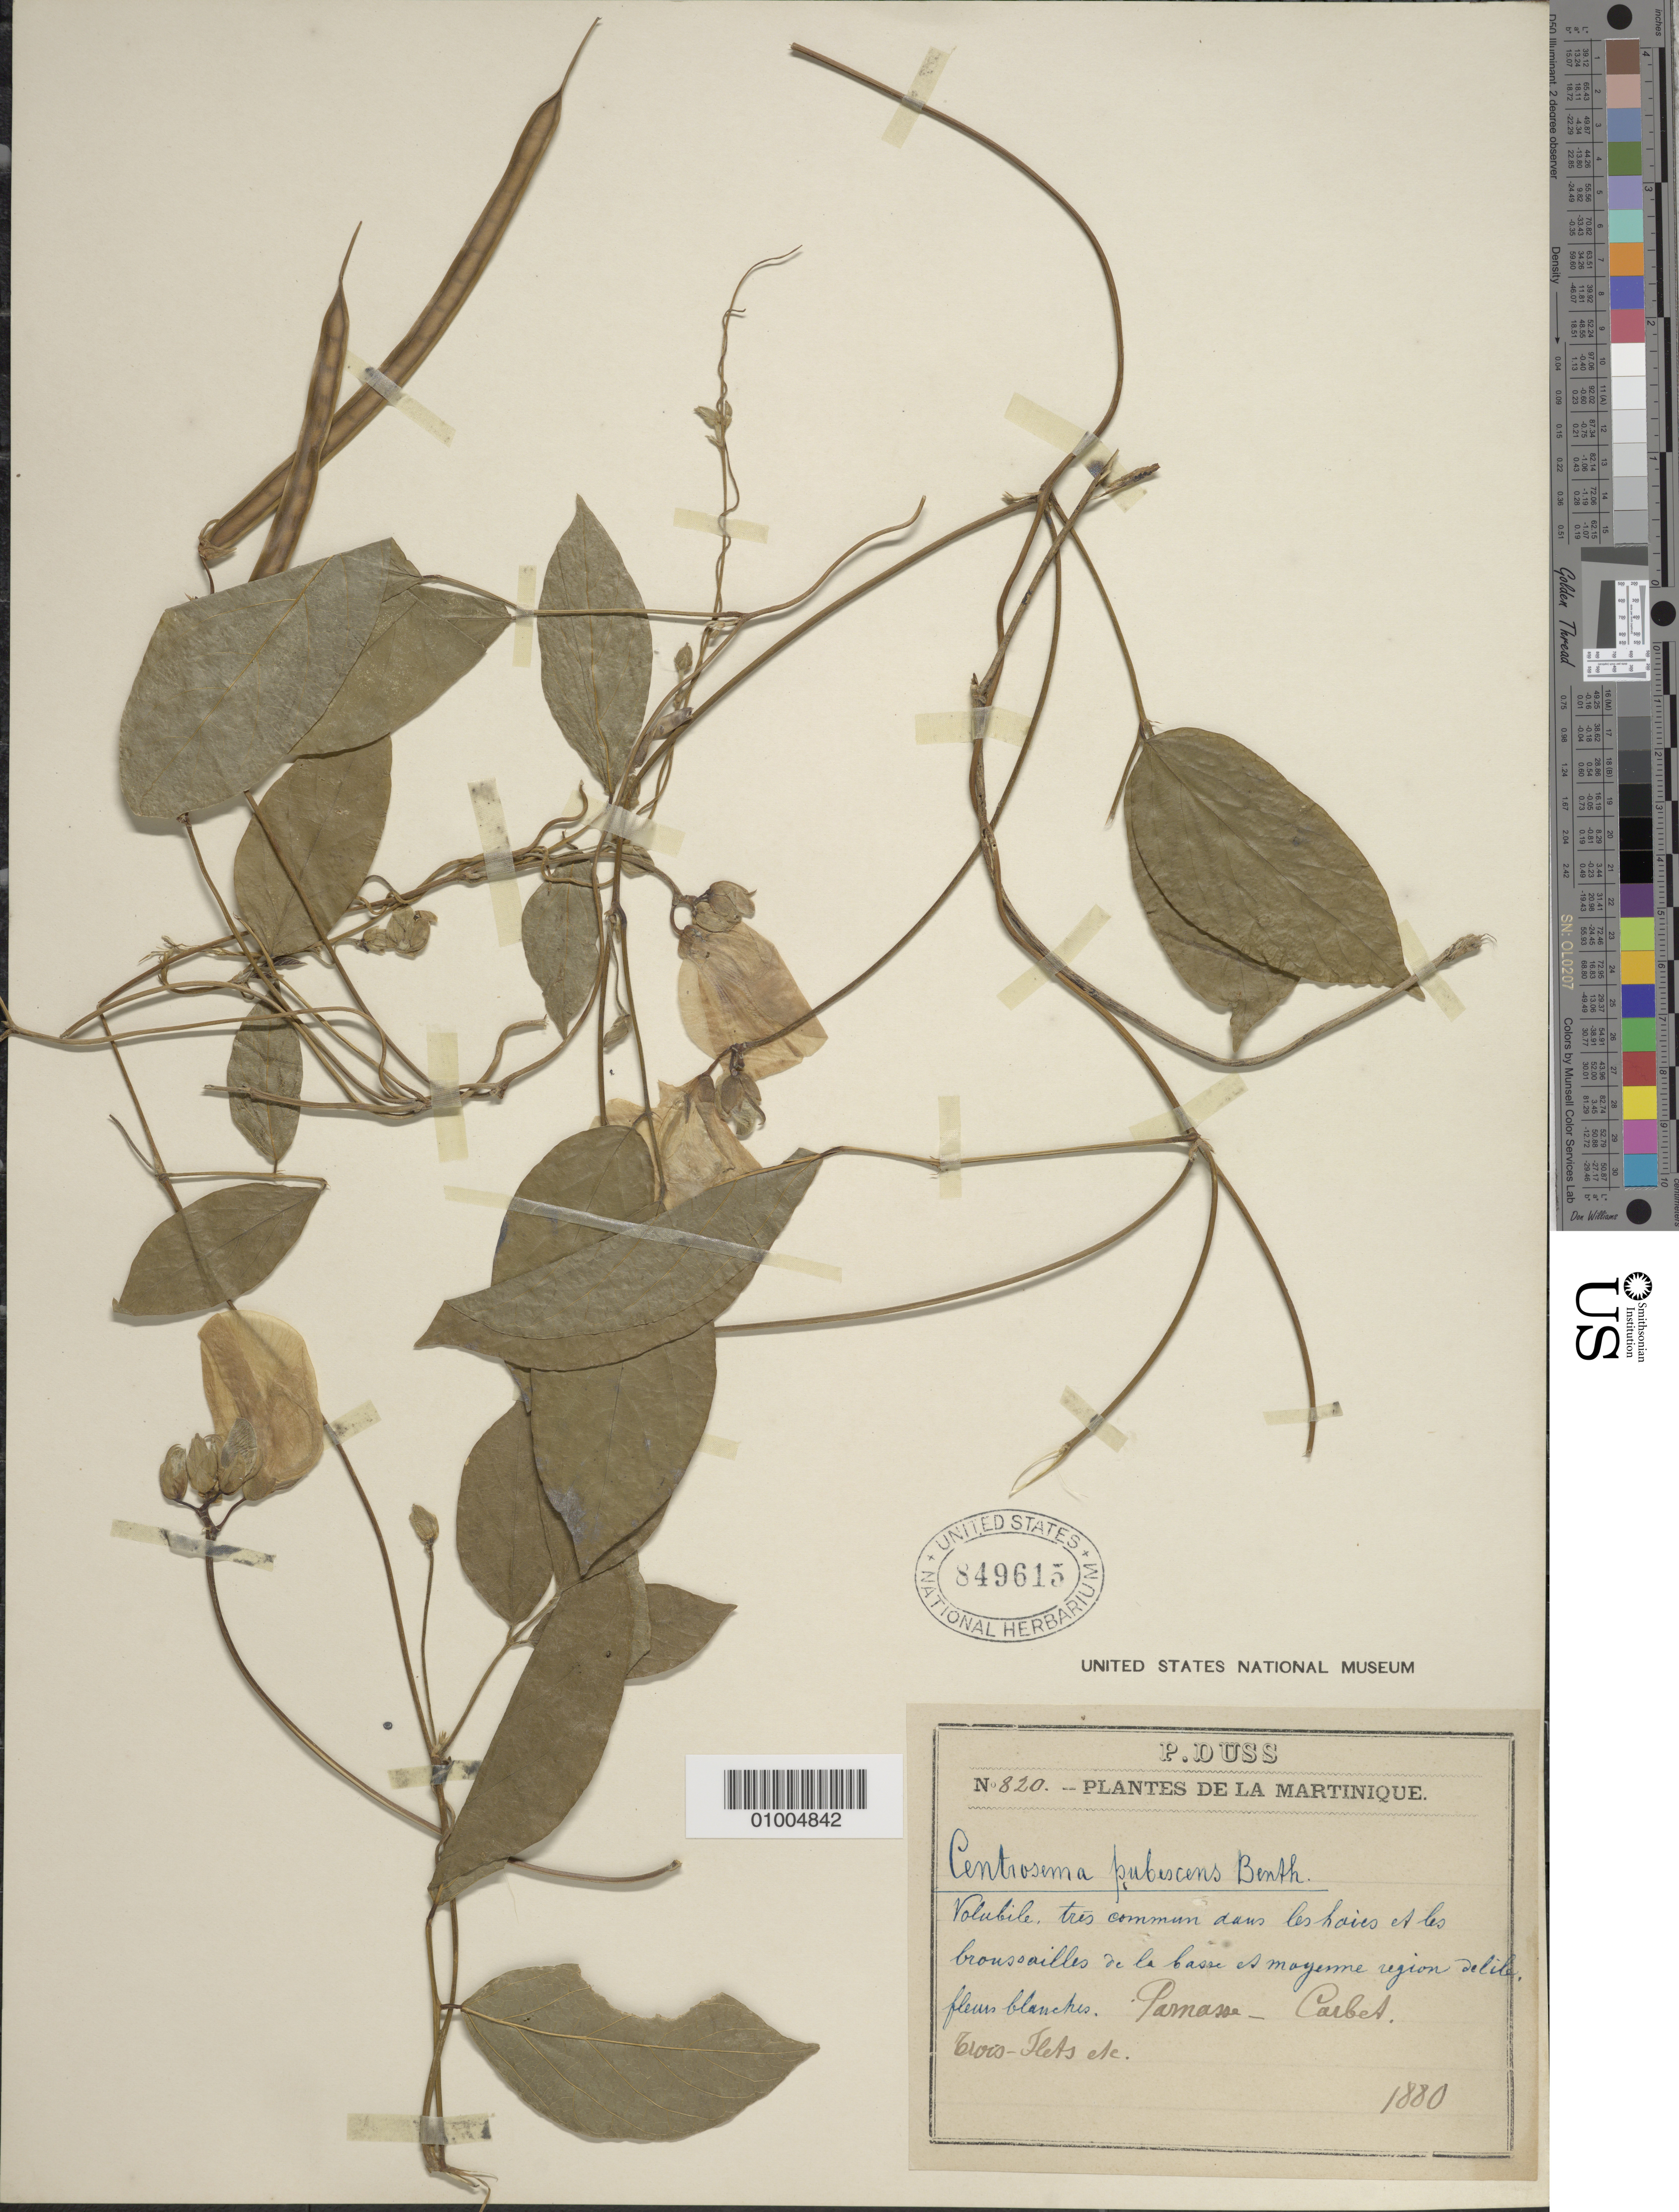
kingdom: Plantae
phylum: Tracheophyta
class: Magnoliopsida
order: Fabales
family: Fabaceae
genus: Centrosema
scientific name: Centrosema pubescens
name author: Benth.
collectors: Père Duss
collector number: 820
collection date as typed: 1880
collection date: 1880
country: Martinique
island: Martinique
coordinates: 0 N, 0 E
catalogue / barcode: US 849615